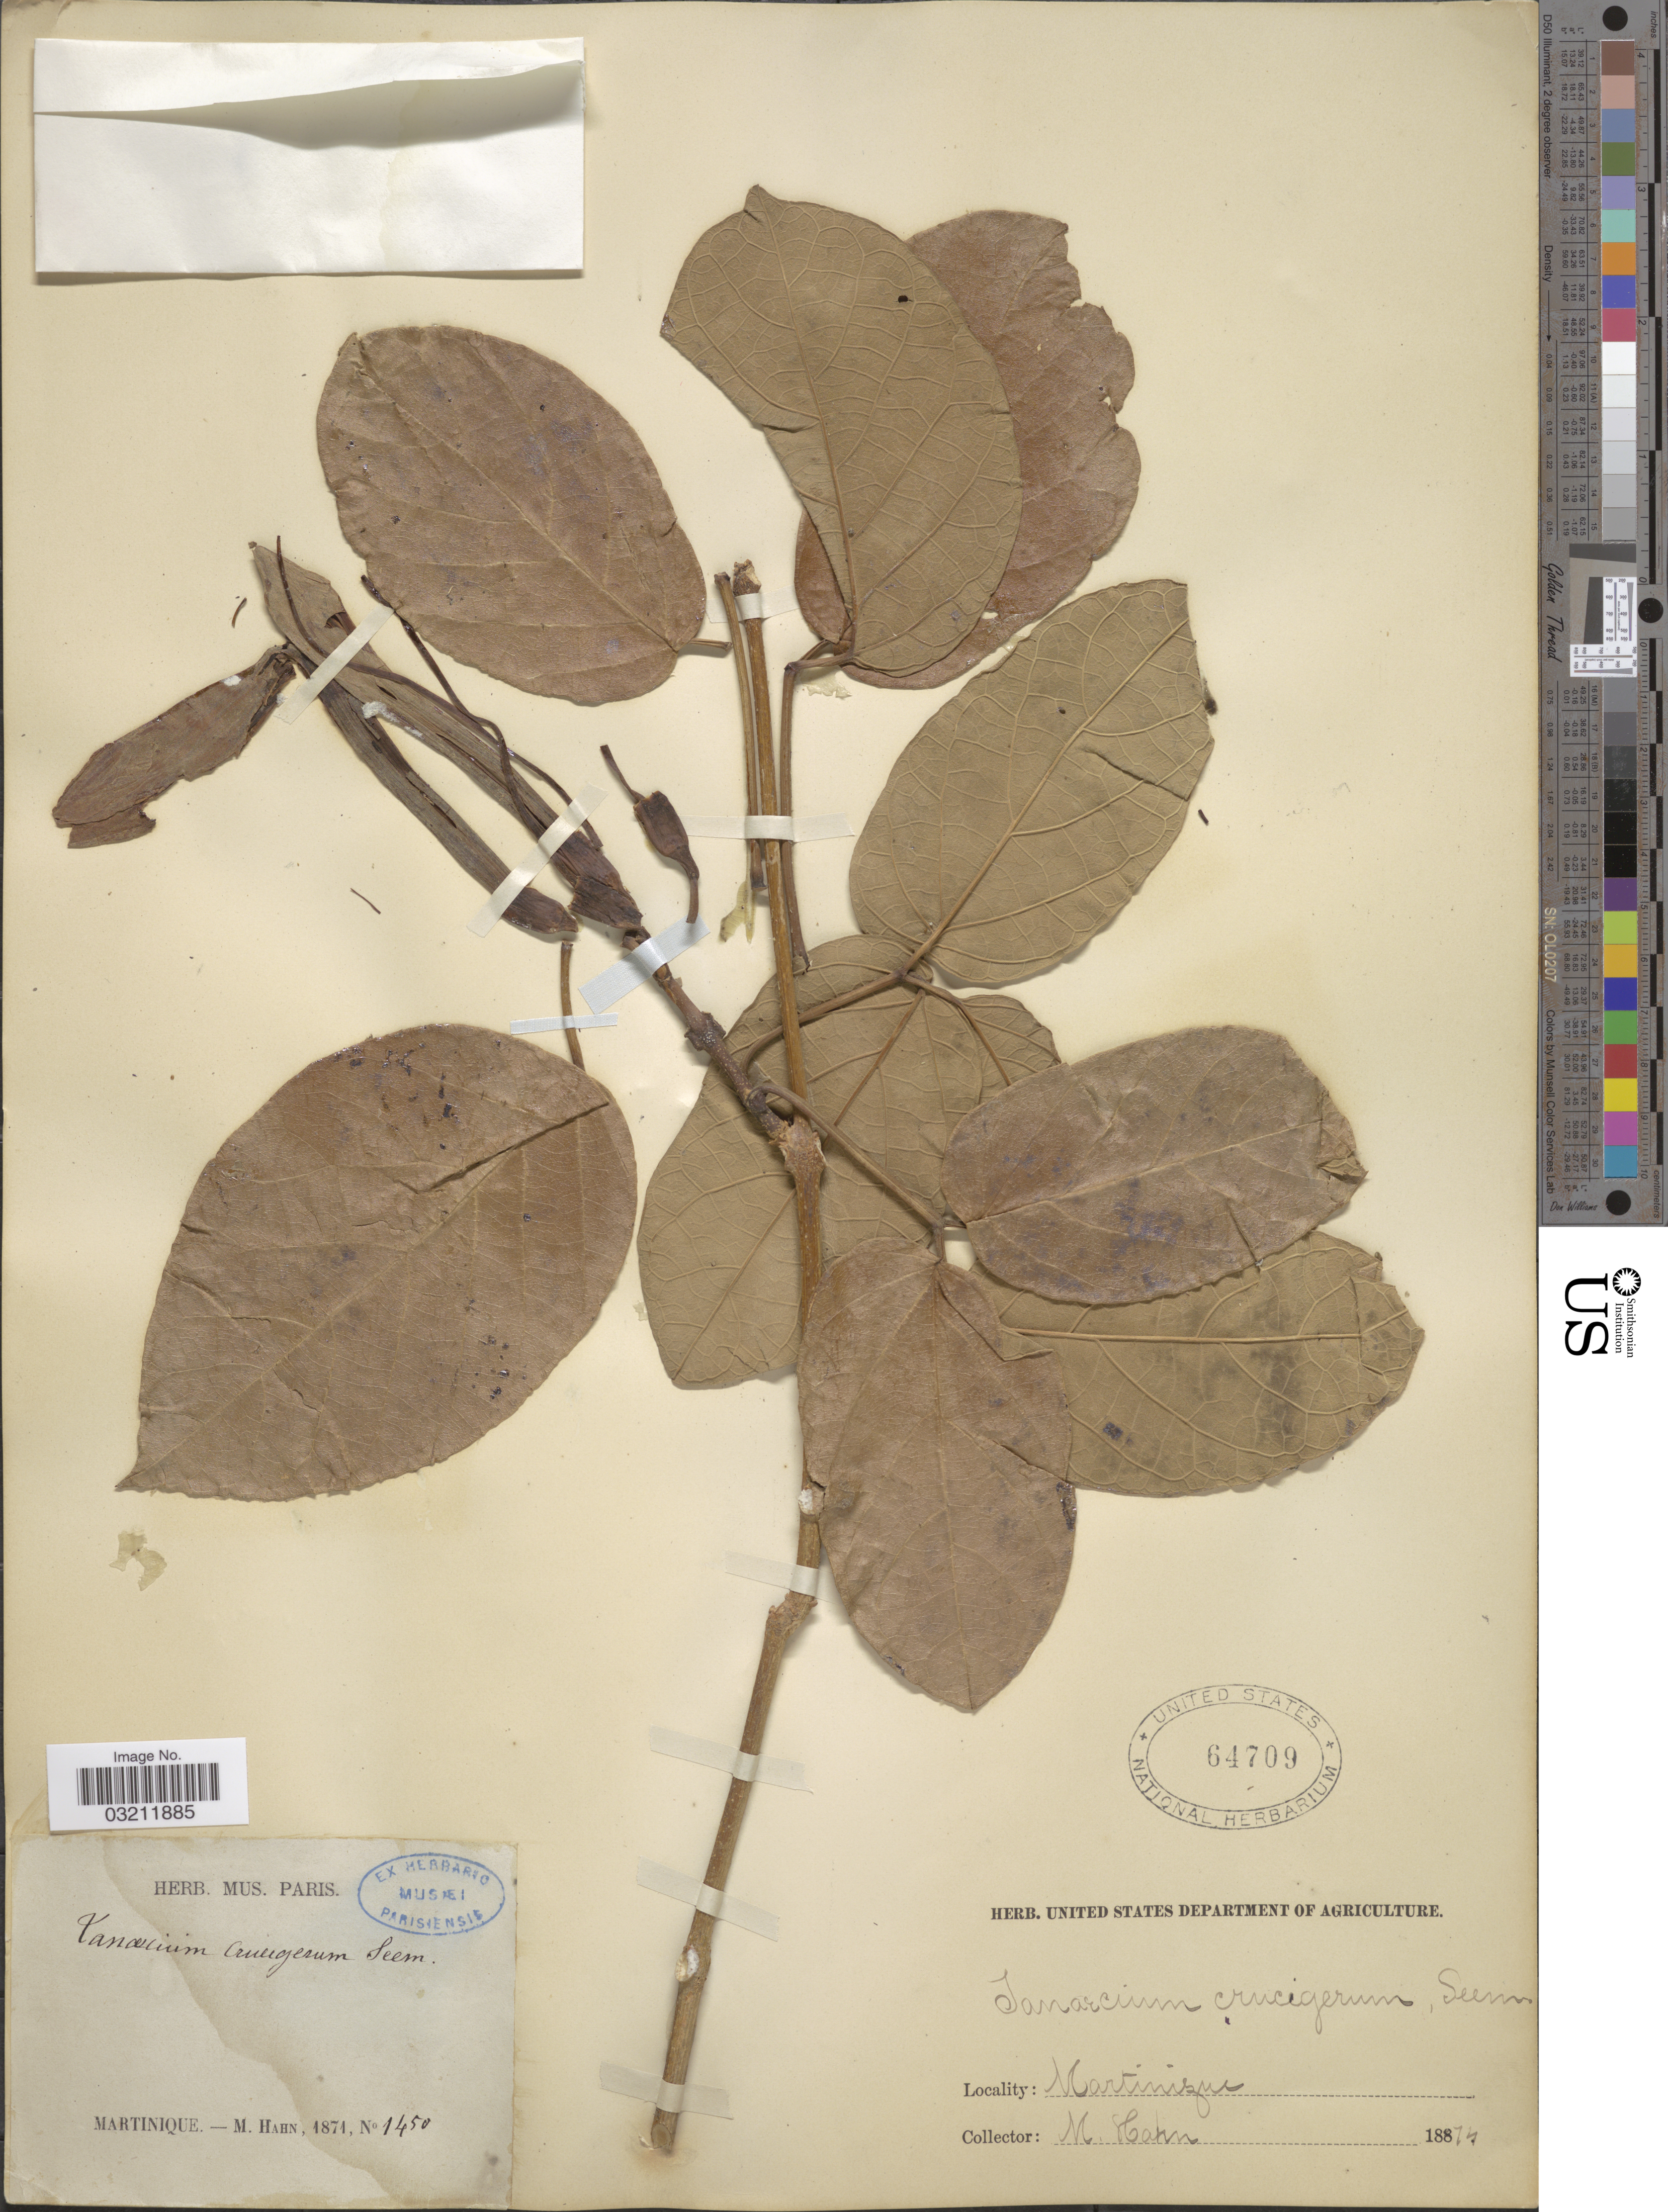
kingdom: Plantae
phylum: Tracheophyta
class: Magnoliopsida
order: Lamiales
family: Bignoniaceae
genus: Tanaecium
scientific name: Tanaecium crucigerum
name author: Seem.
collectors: M. Hahn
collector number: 1450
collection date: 1874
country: Martinique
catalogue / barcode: US 64709